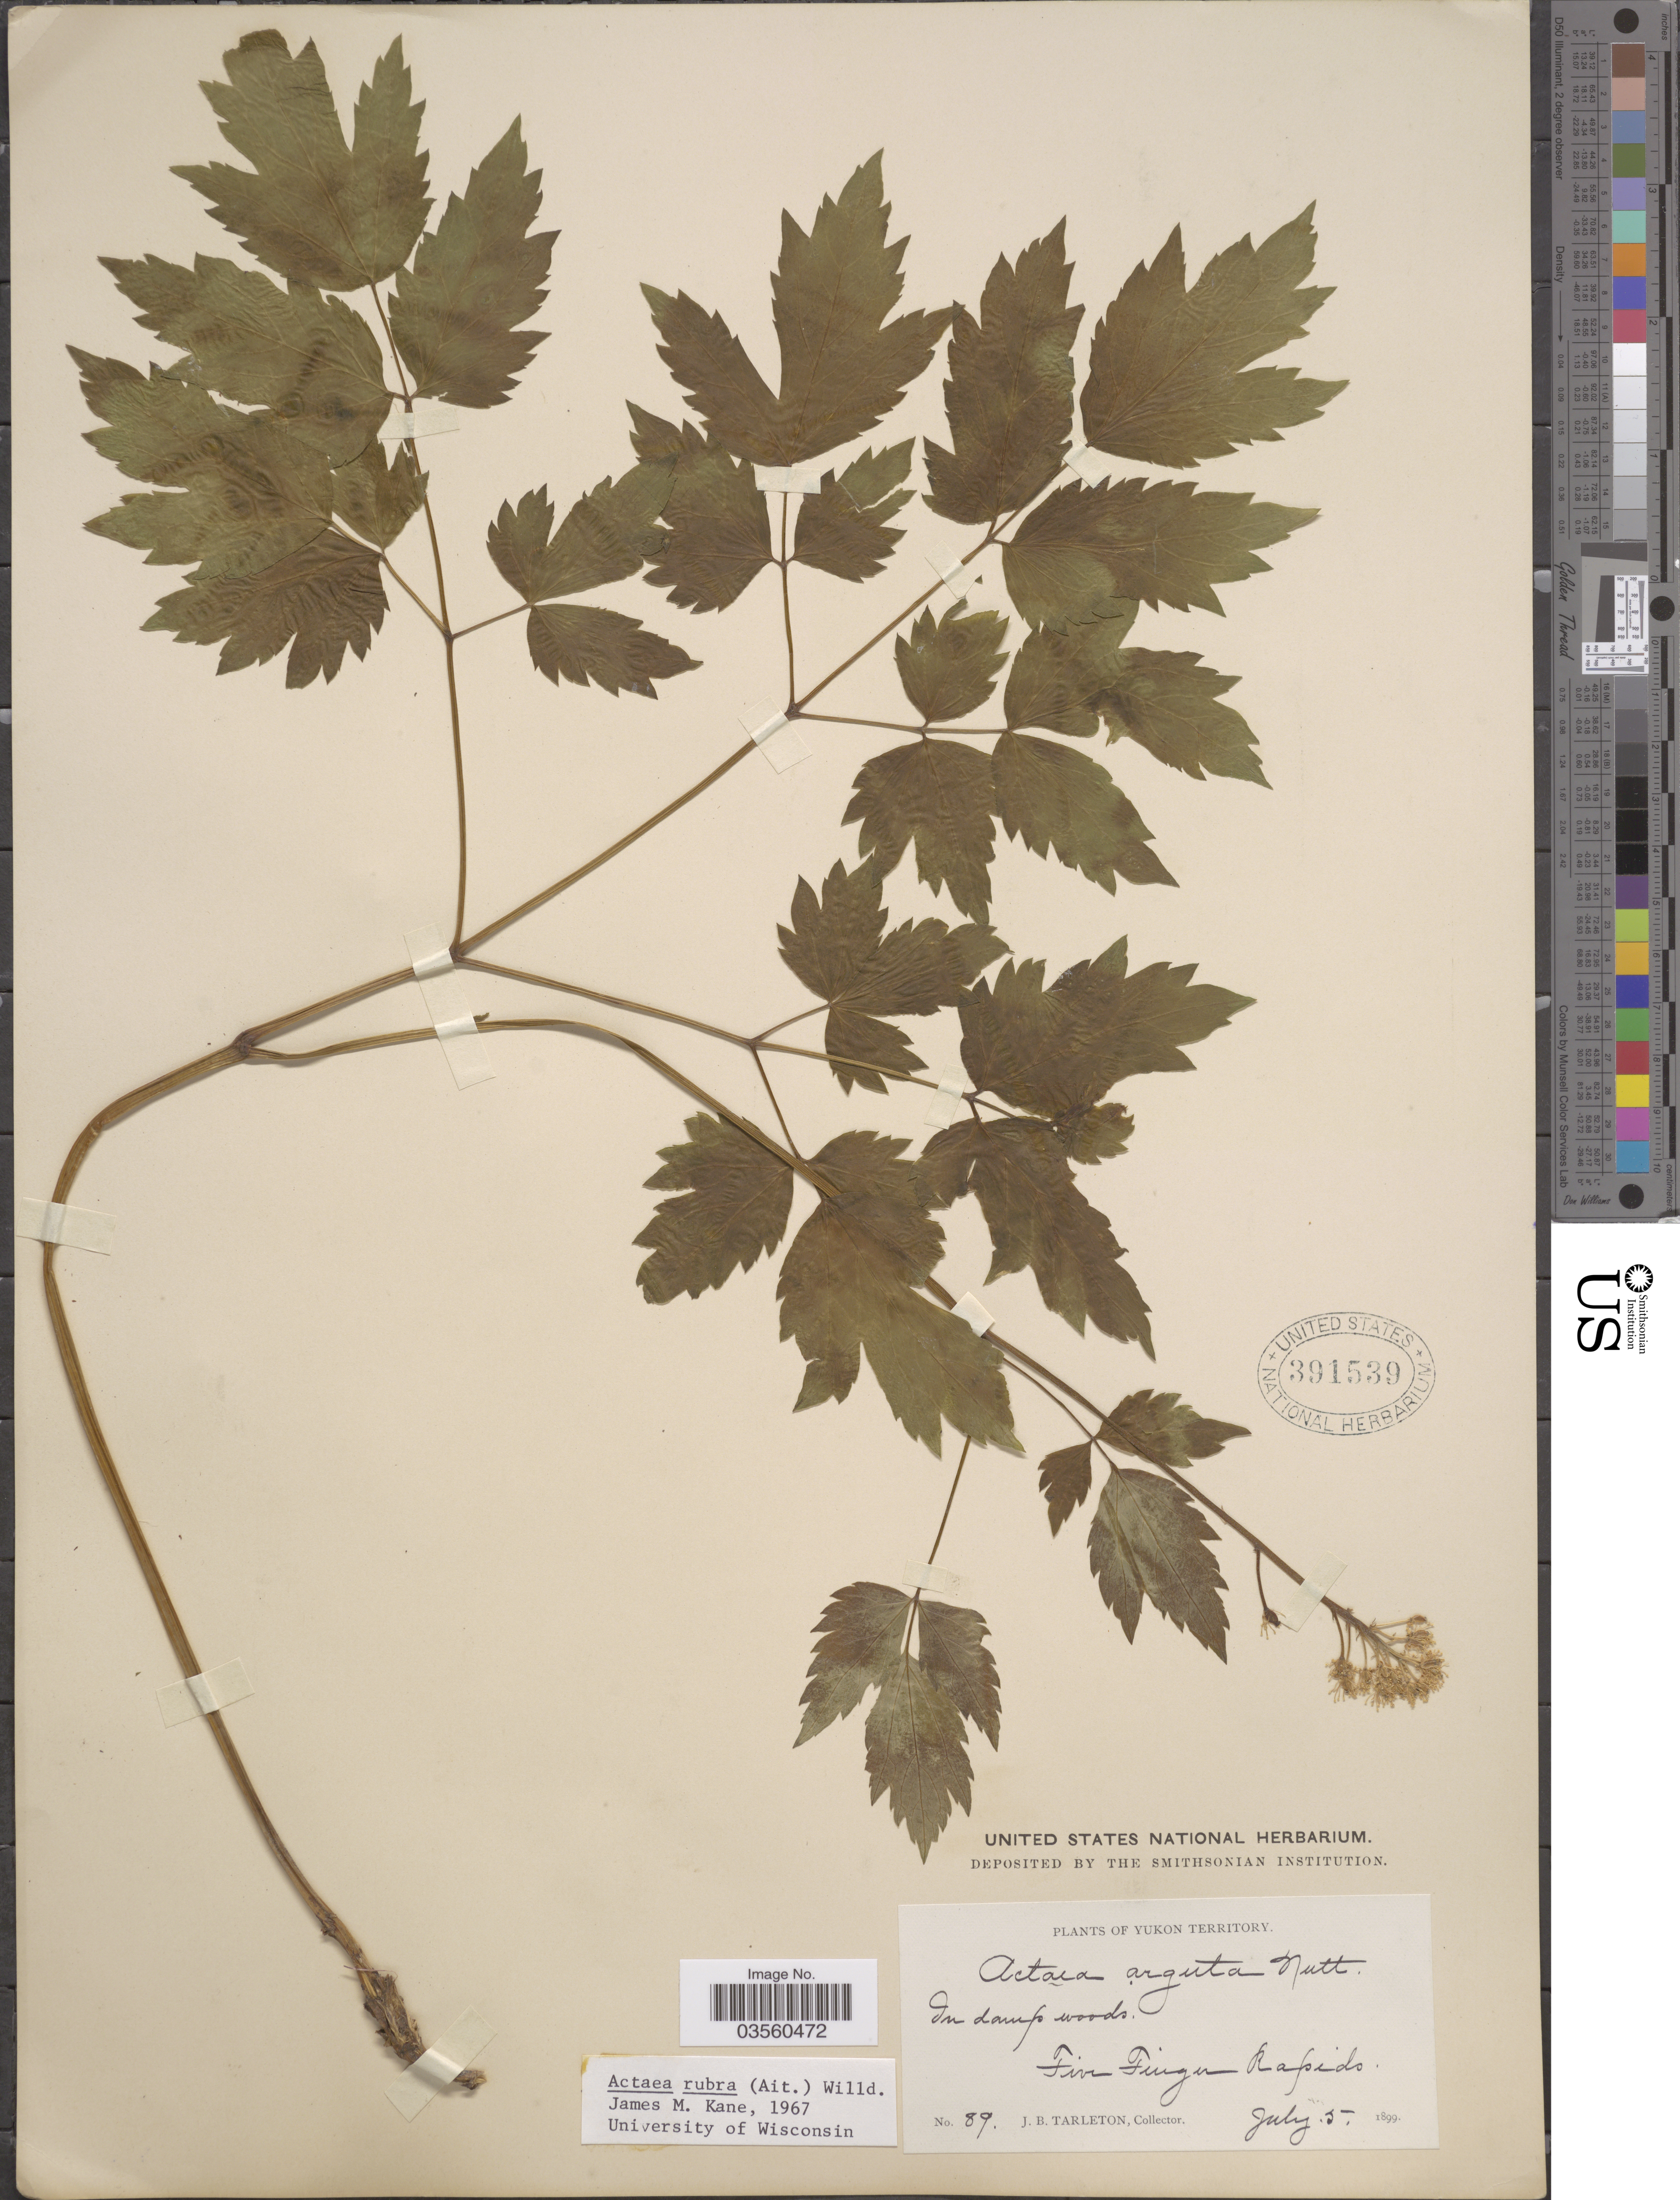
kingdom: Plantae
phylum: Tracheophyta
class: Magnoliopsida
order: Ranunculales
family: Ranunculaceae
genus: Actaea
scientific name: Actaea rubra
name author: (Aiton) Willd.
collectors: J. Tarleton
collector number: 89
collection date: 1899-07-05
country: Canada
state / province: Yukon Territory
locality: Five Finger Rapids.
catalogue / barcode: US 391539